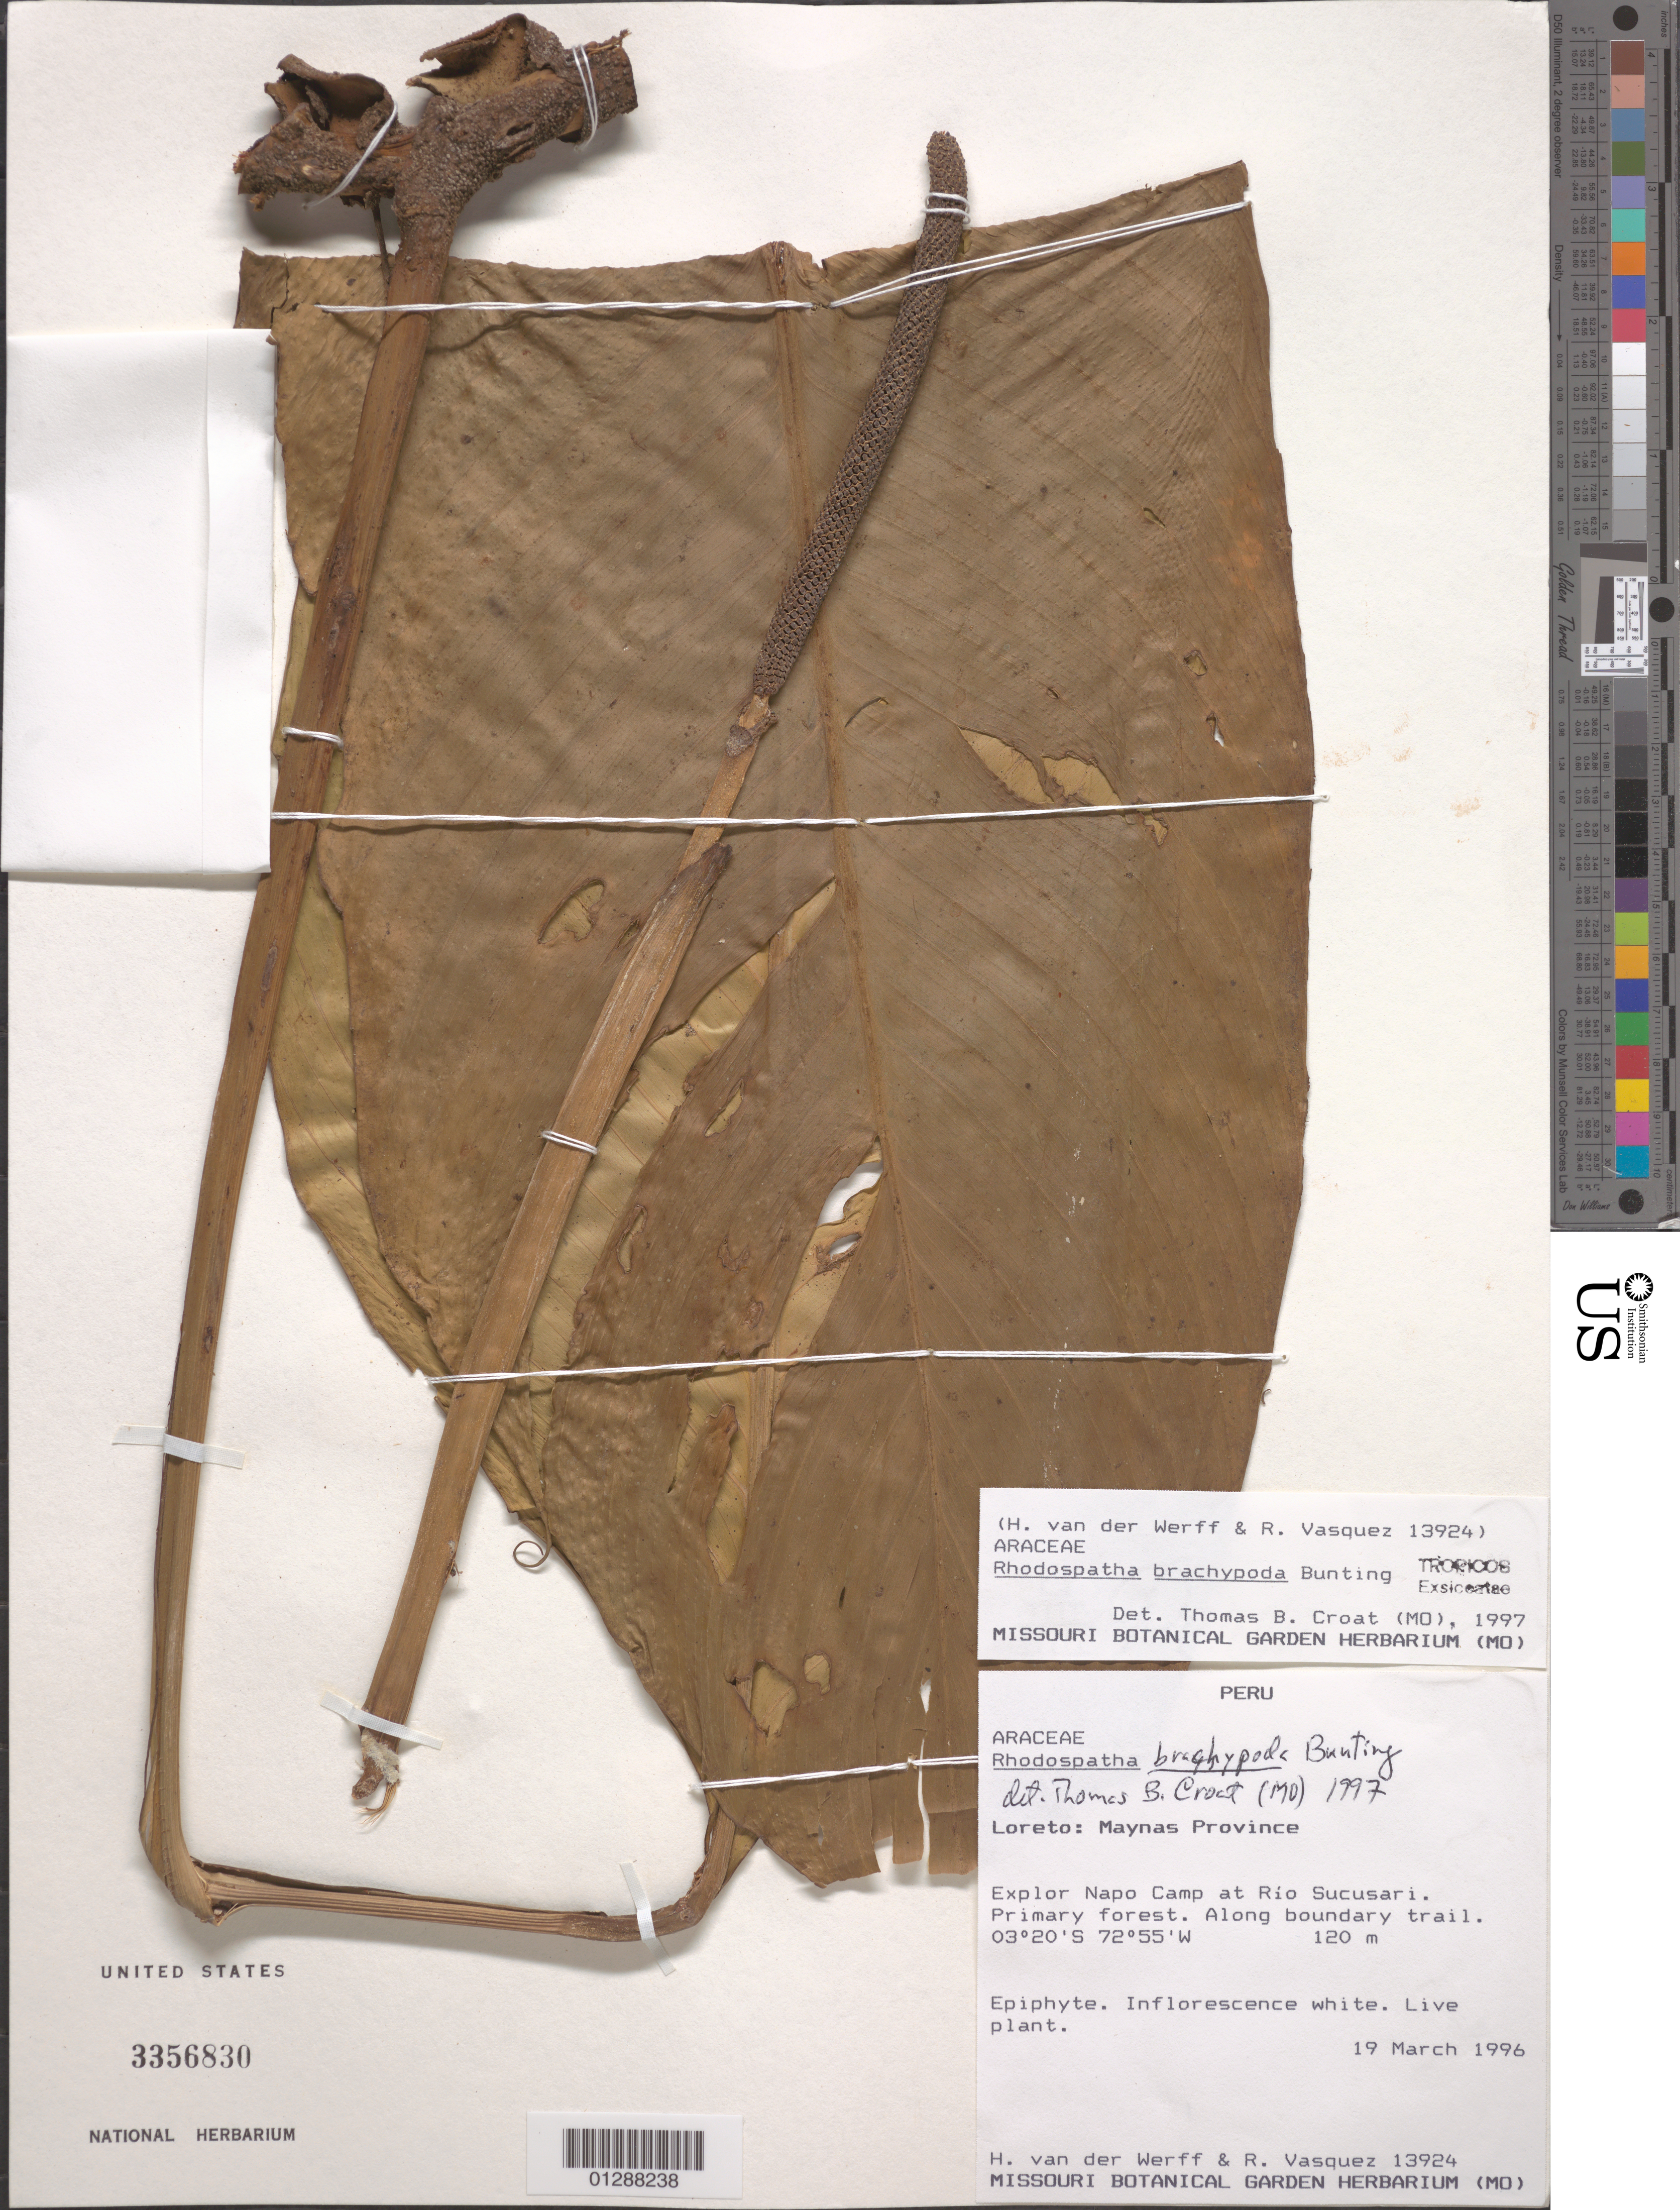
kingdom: Plantae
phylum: Tracheophyta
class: Liliopsida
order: Alismatales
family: Araceae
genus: Rhodospatha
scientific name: Rhodospatha brachypoda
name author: G.S. Bunting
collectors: H. van der Werff & R. Vasquez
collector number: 13924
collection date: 1996-03-19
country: Peru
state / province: Loreto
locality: Maynas Province. Explor Napo Camp at Río Sucusari.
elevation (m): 120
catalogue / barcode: US 3356830